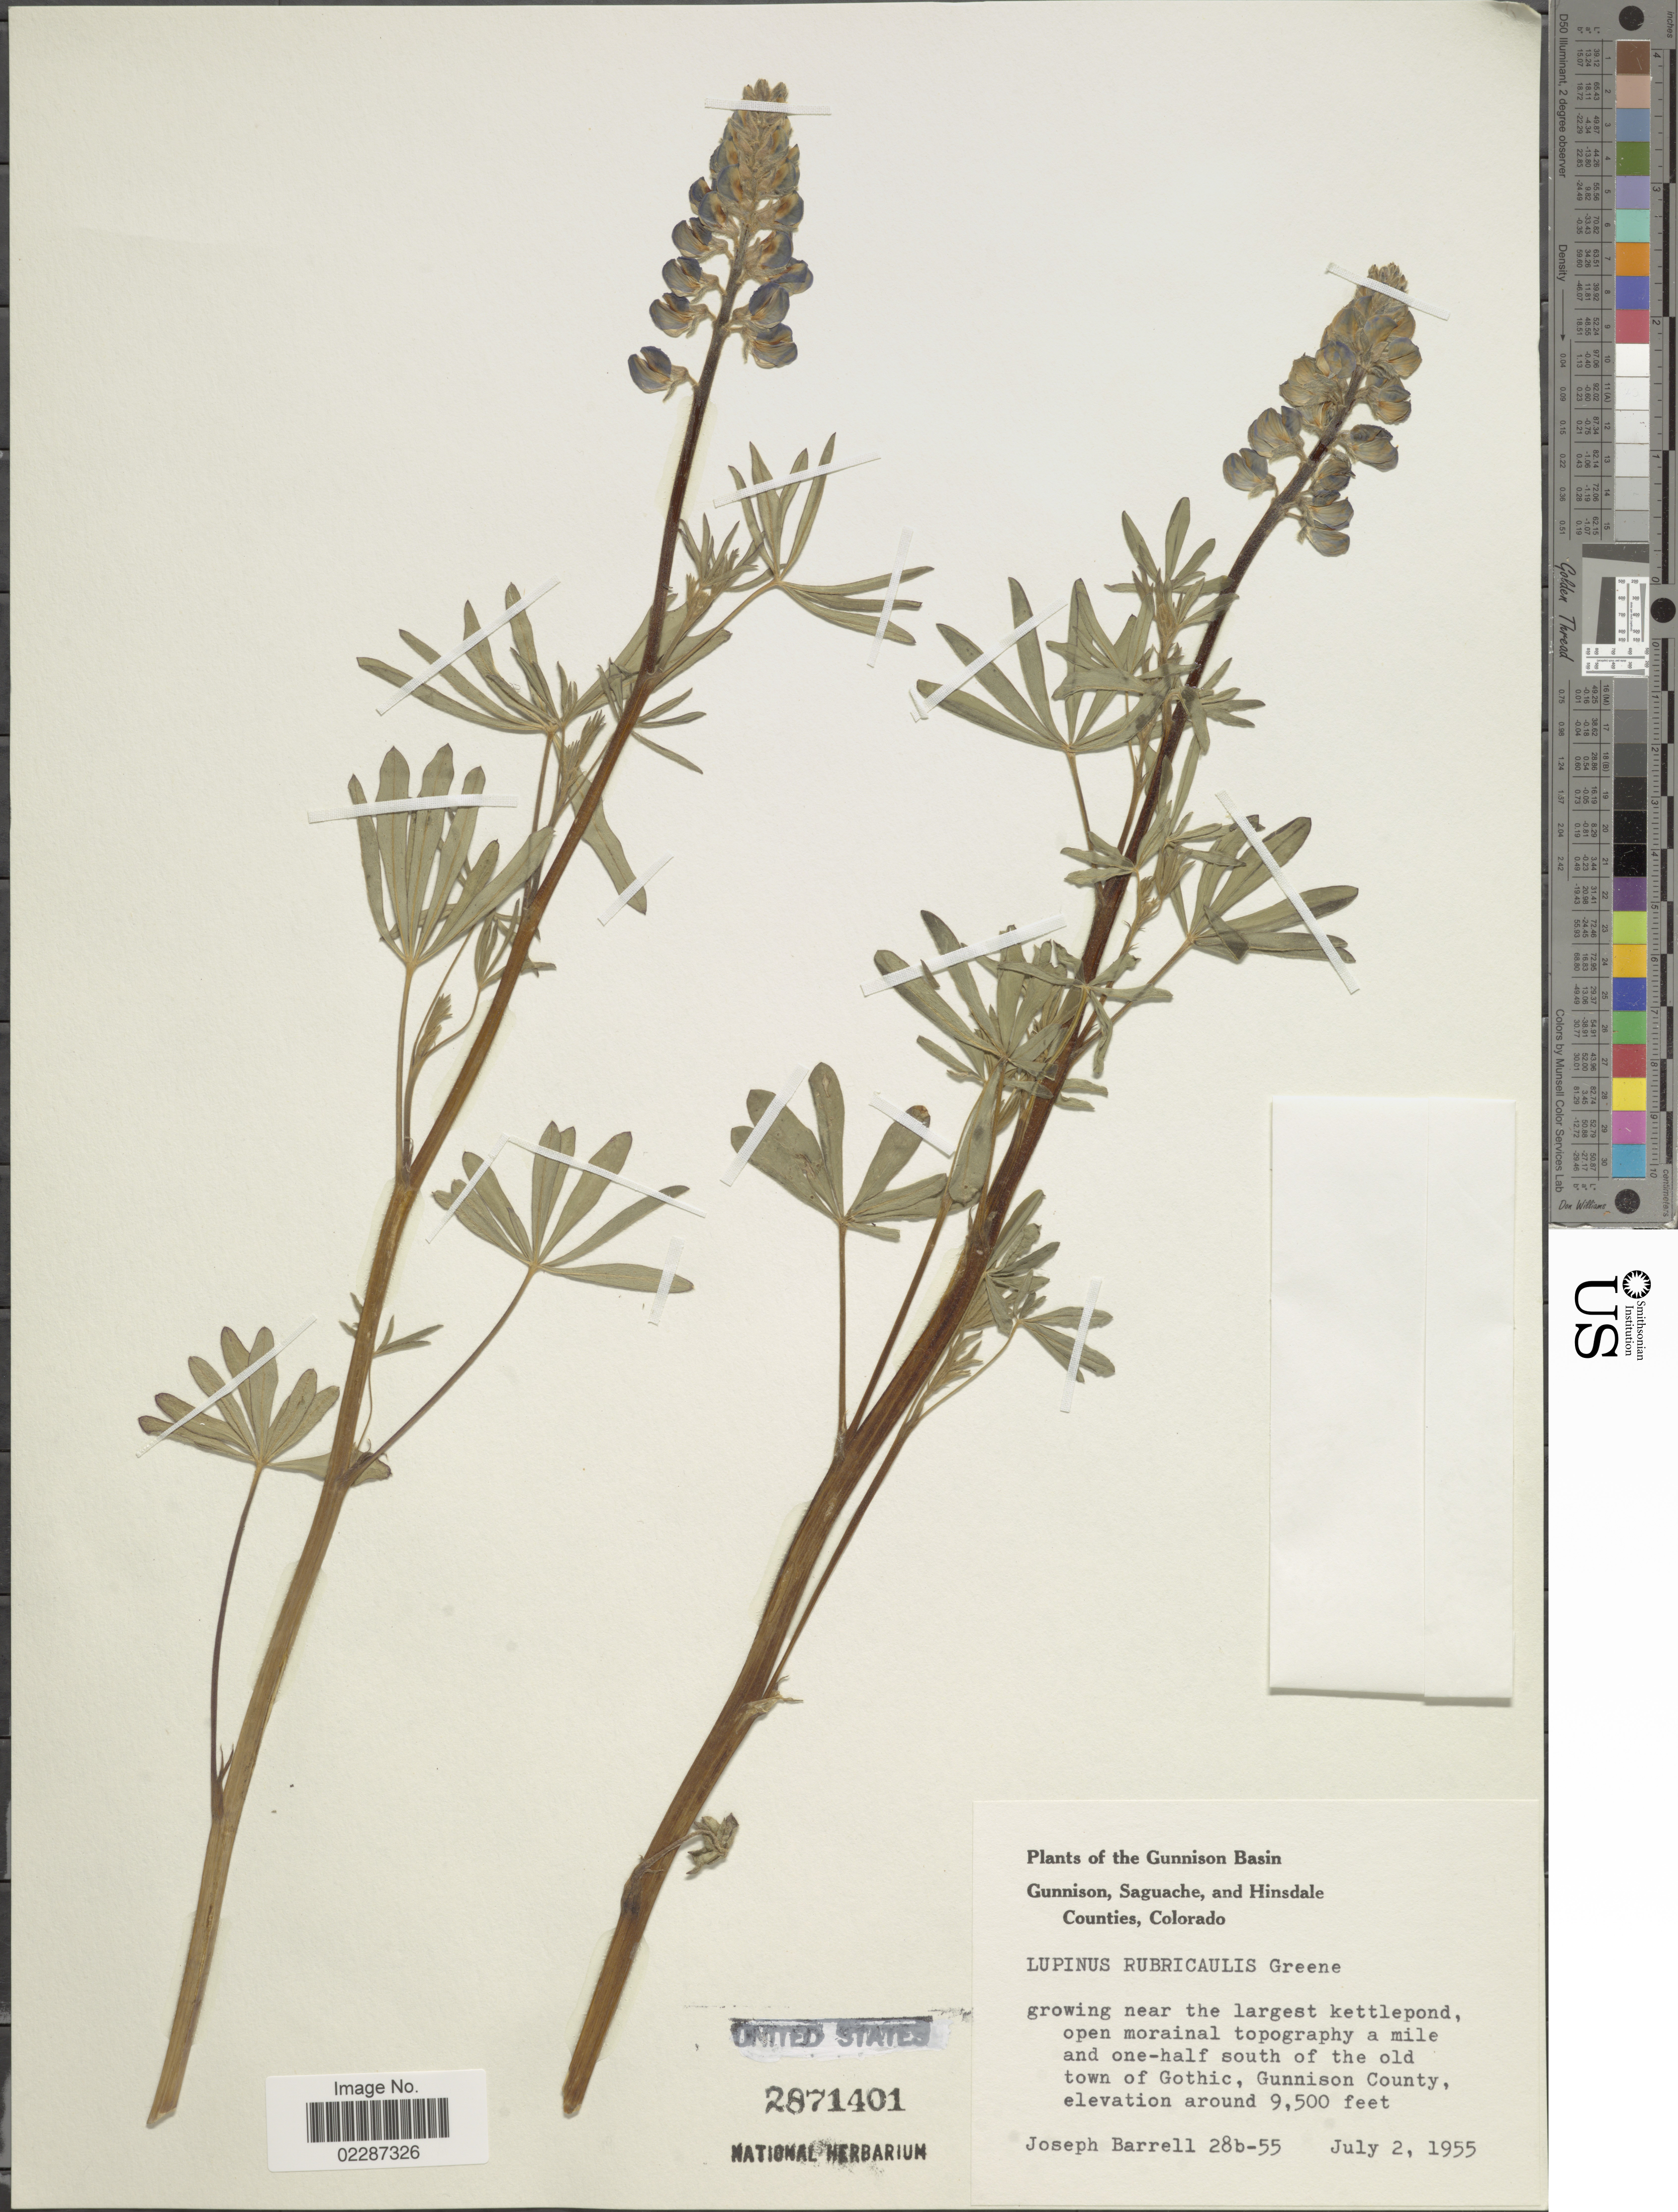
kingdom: Plantae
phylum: Tracheophyta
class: Magnoliopsida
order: Fabales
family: Fabaceae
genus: Lupinus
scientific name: Lupinus rubricaulis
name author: Greene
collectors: J. Barrell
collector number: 28b-55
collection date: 1955-07-02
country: United States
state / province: Colorado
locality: Gunnison Basin, Gunnison, Saguache, and Hinsdale Counties, growing near the largest kettlepond, open morainal topography a mile and one-half south of the old town f Gothic, Gunnison County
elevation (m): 2896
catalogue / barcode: US 2871401